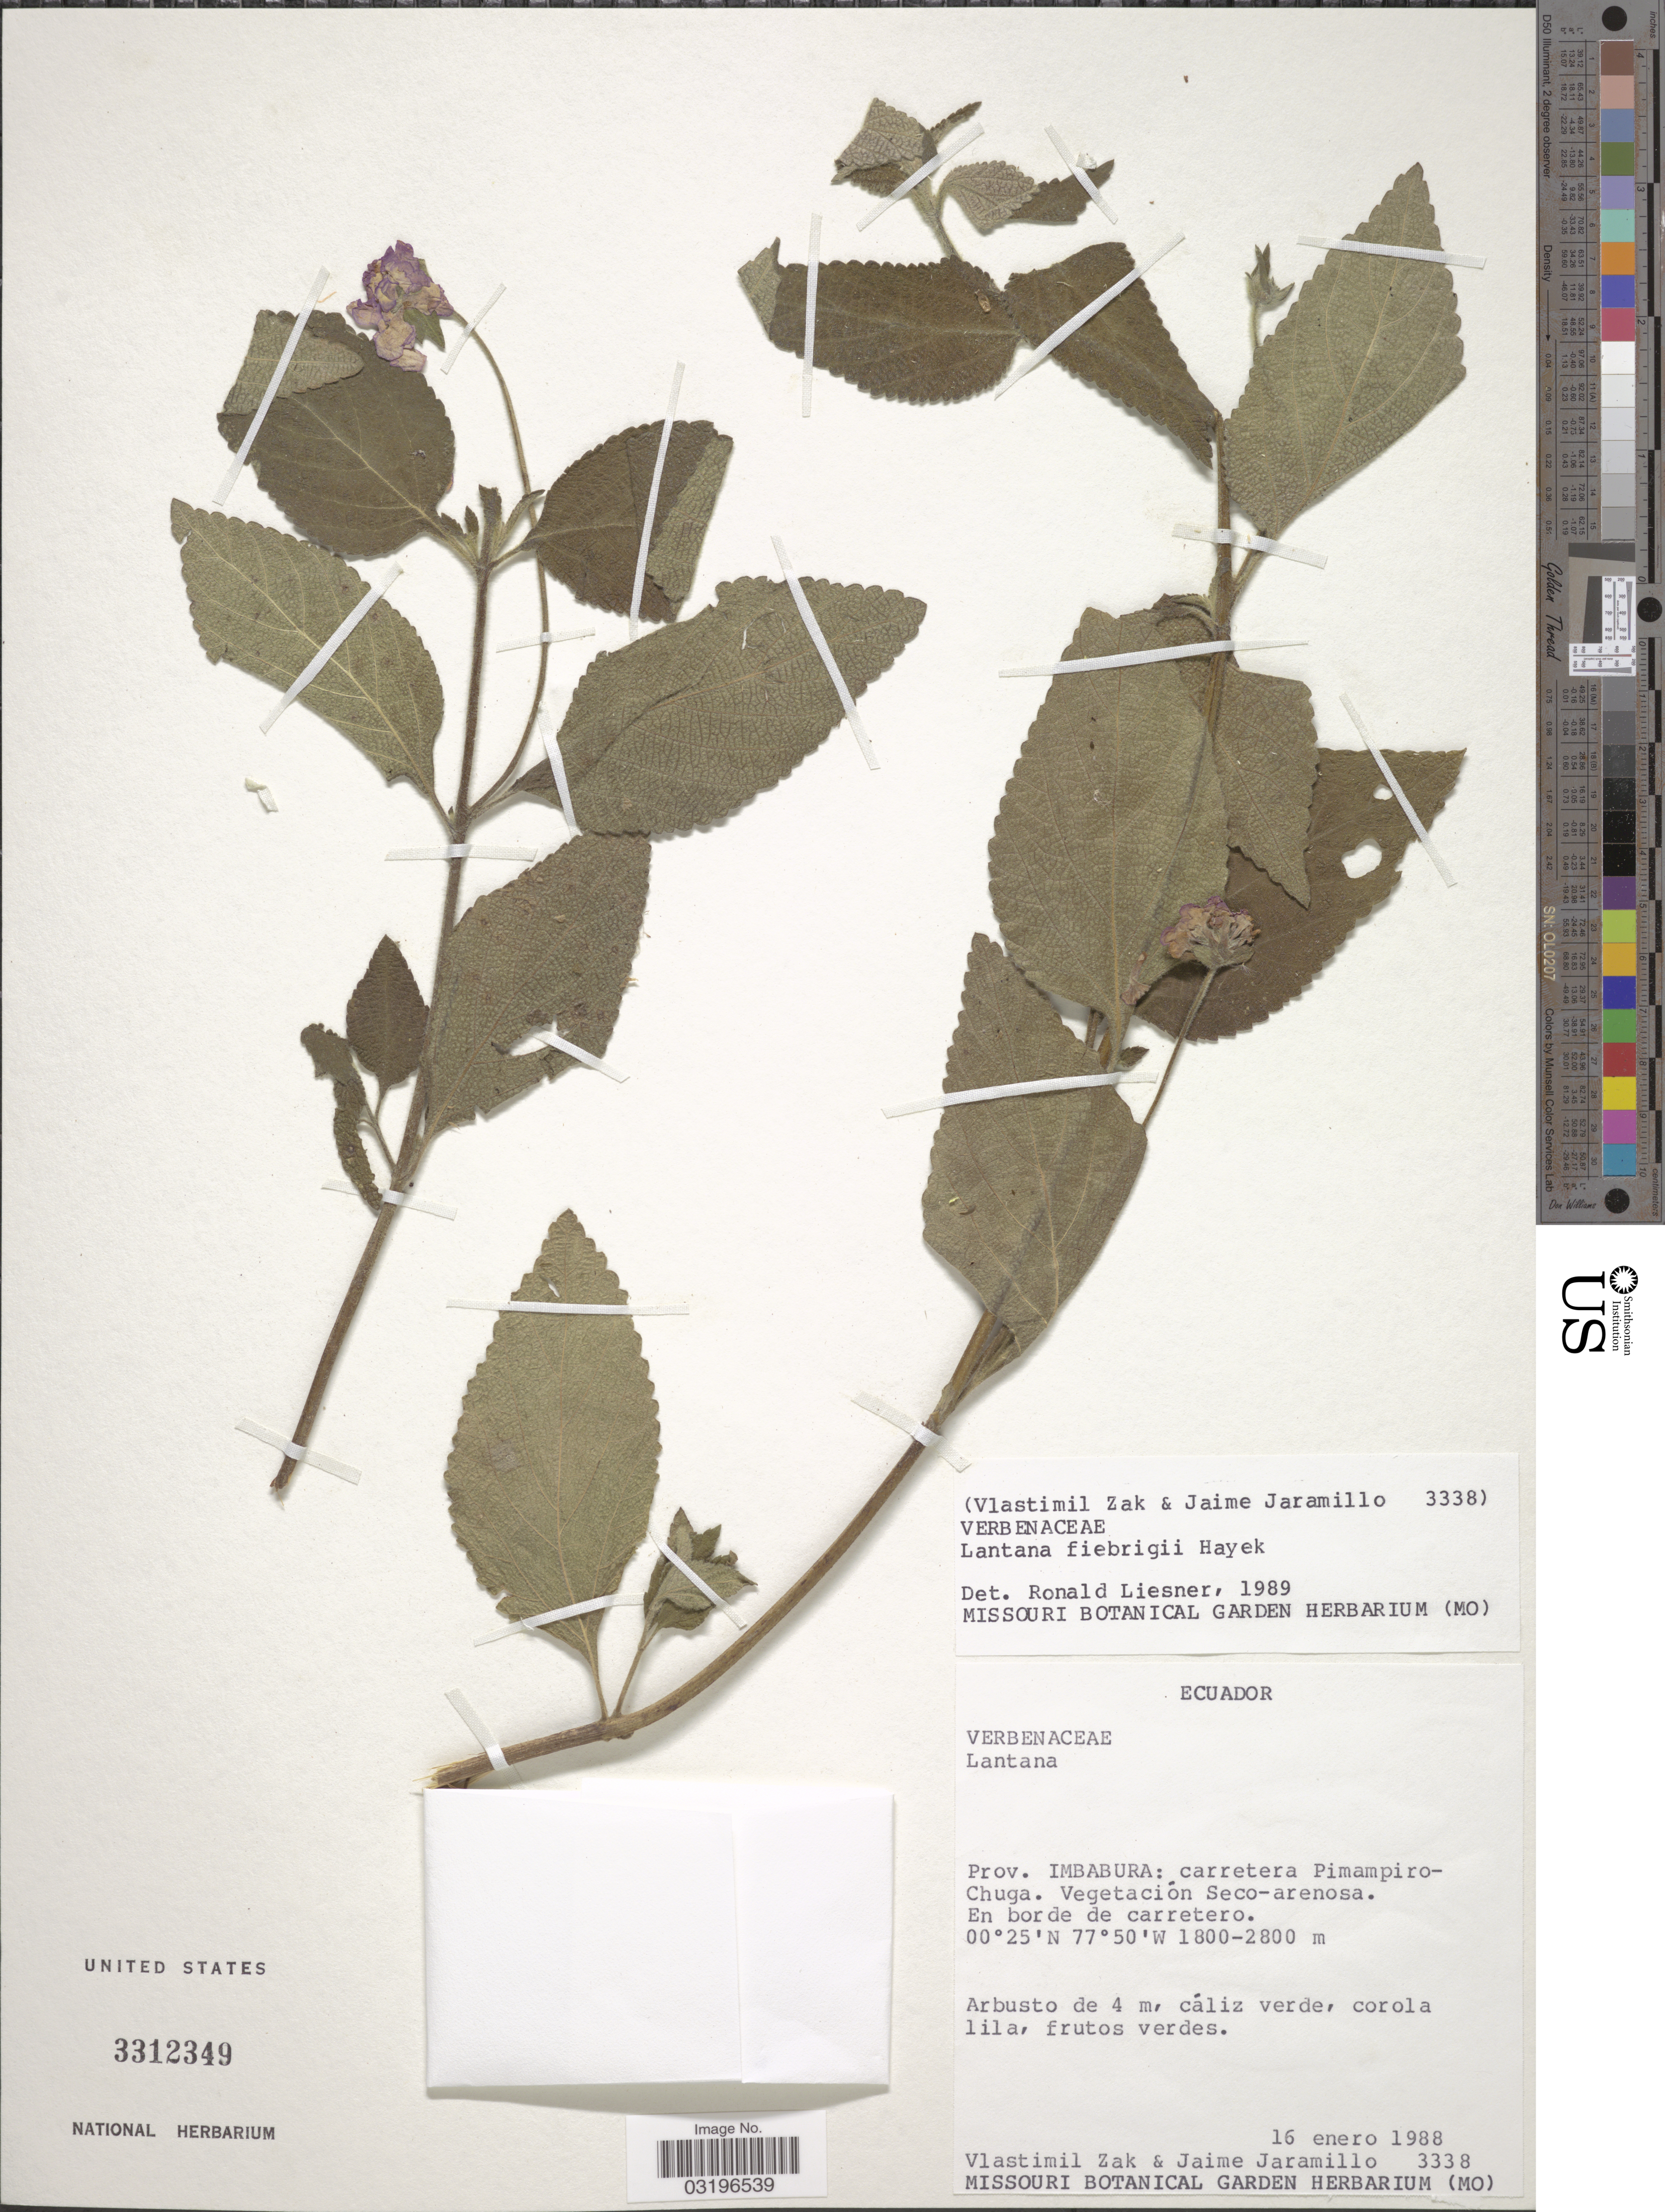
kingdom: Plantae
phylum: Tracheophyta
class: Magnoliopsida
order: Lamiales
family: Verbenaceae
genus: Lantana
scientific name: Lantana fiebrigii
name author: Hayek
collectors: V. Zak & J. Jaramillo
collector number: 3338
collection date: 1988-01-16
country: Ecuador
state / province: Imbabura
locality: Carretera Pimampiro-Chuga.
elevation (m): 1800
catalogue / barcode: US 3312349